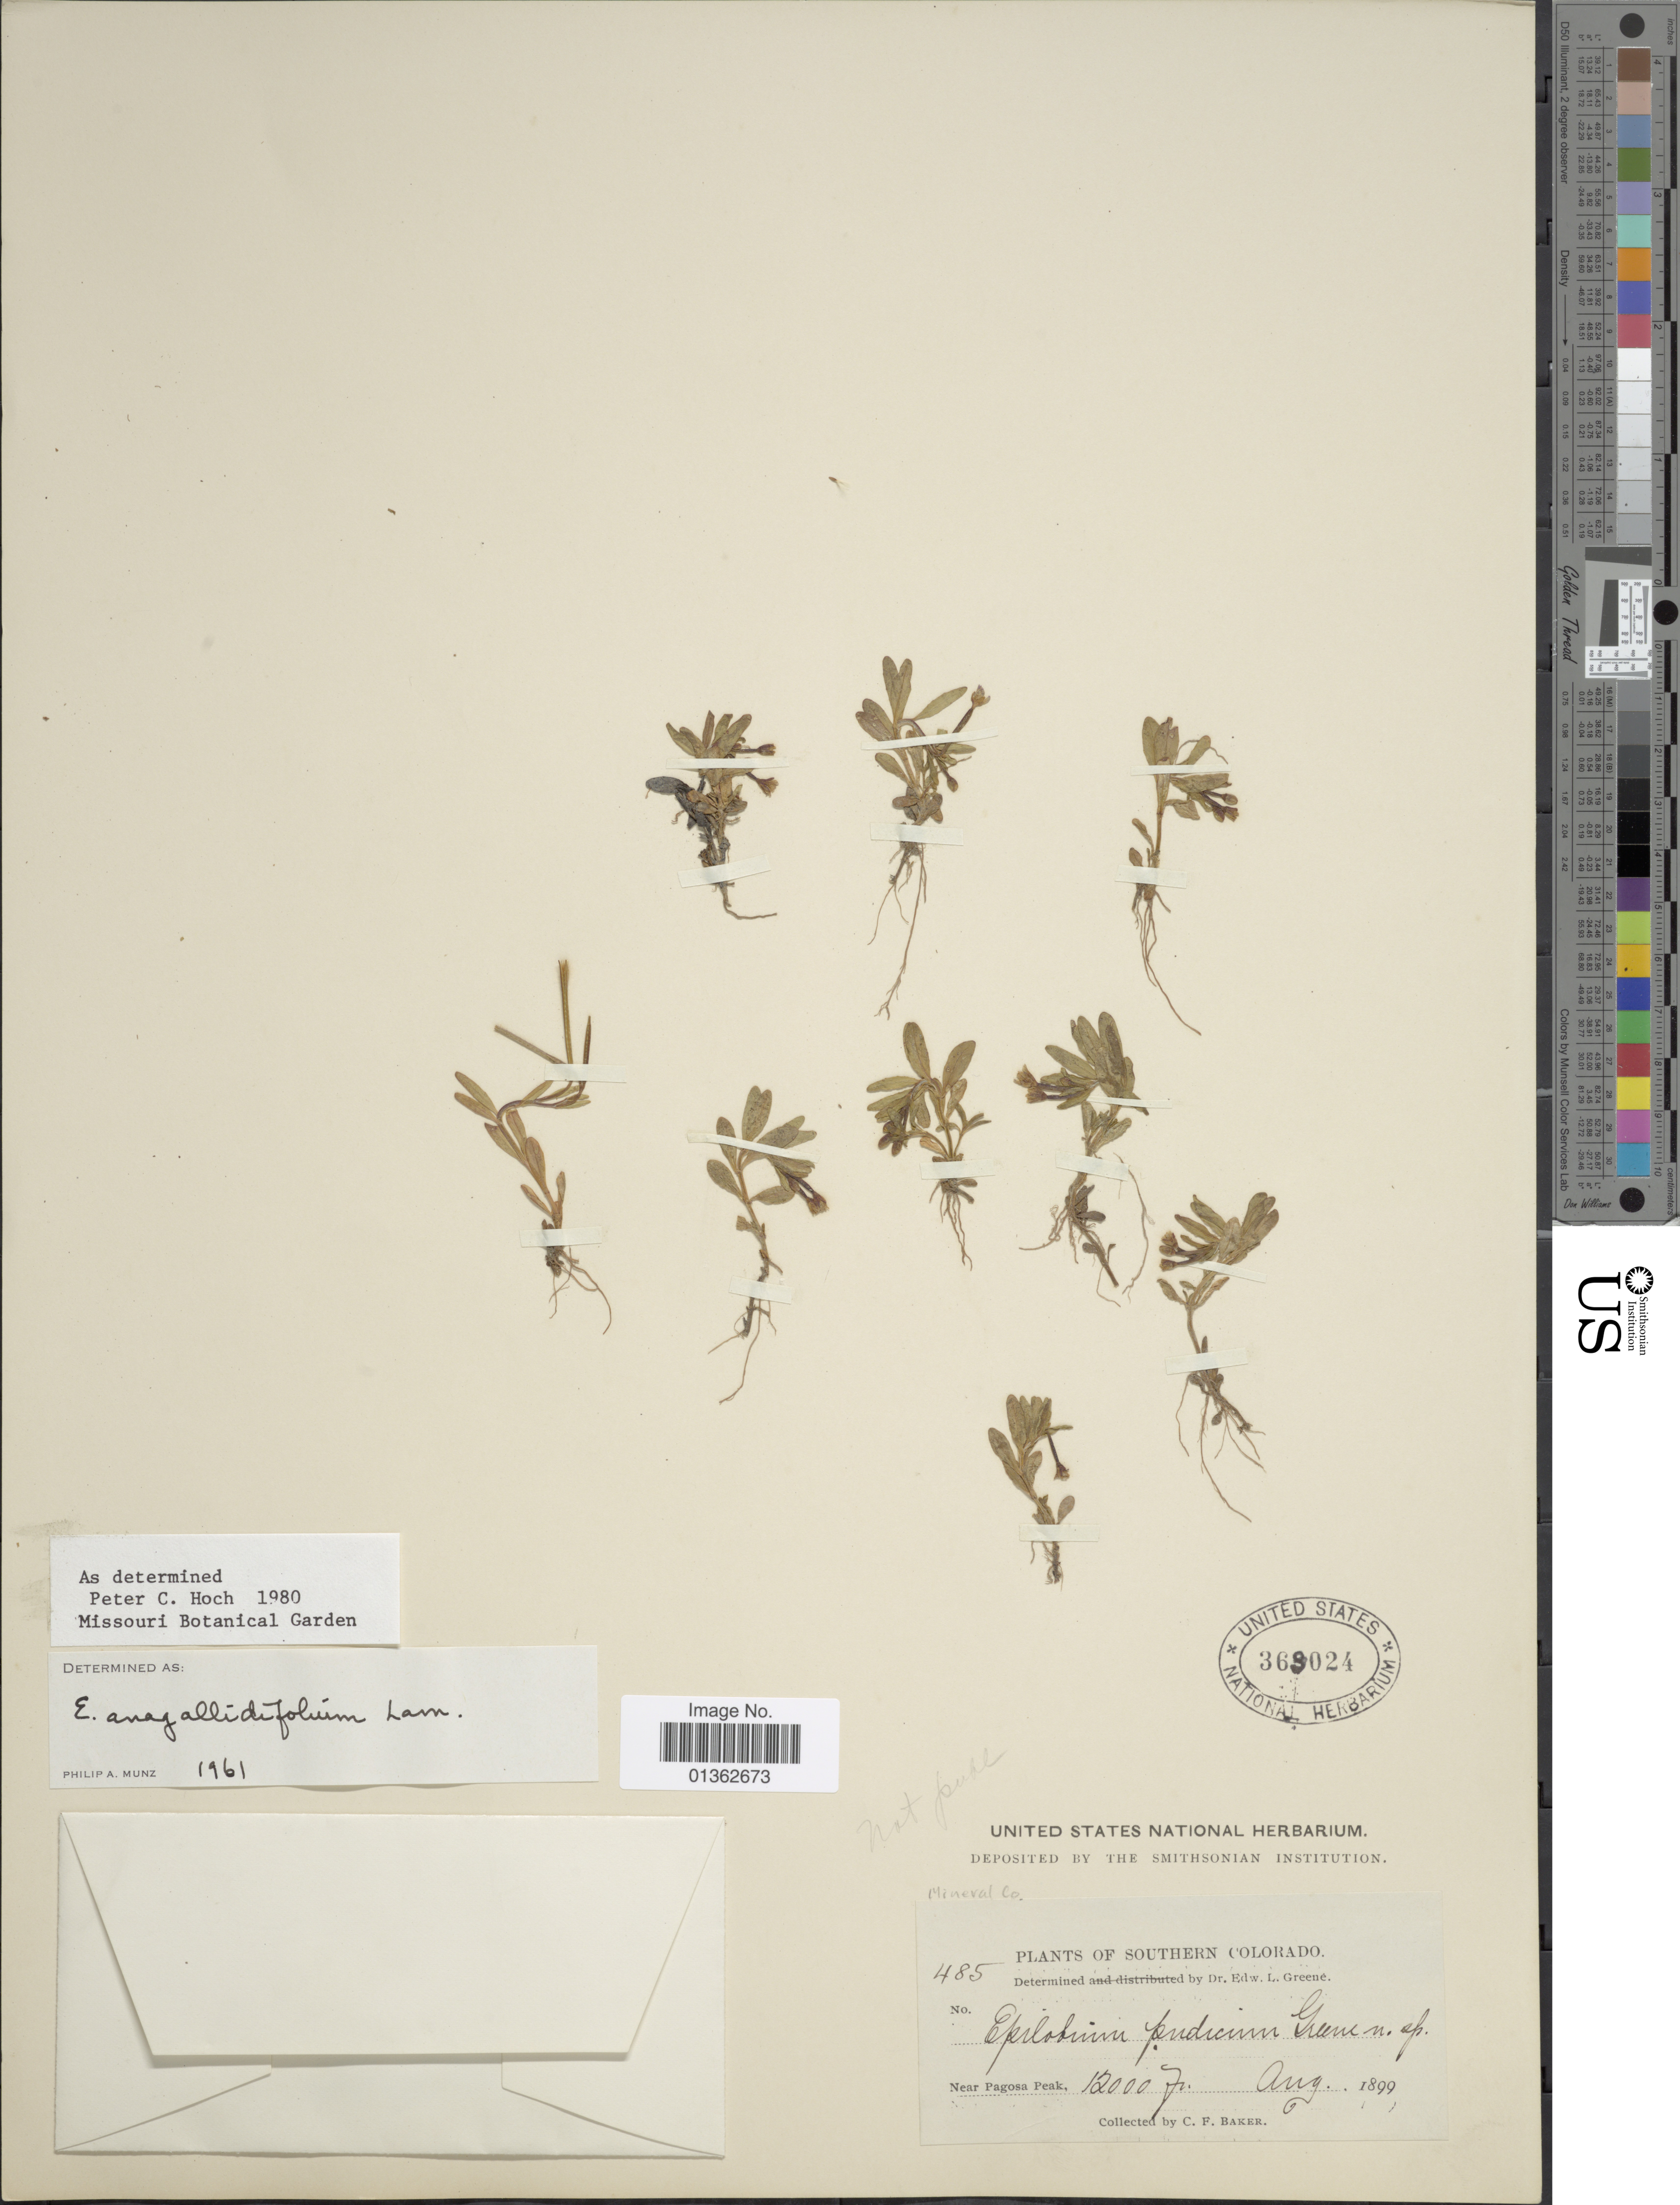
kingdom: Plantae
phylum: Tracheophyta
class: Magnoliopsida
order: Myrtales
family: Onagraceae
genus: Epilobium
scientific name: Epilobium anagallidifolium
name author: Lam.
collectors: C. F. Baker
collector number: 485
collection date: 1899-08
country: United States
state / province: Colorado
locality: Southern Colorado. Near Pagosa Peak.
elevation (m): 3658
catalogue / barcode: US 363024